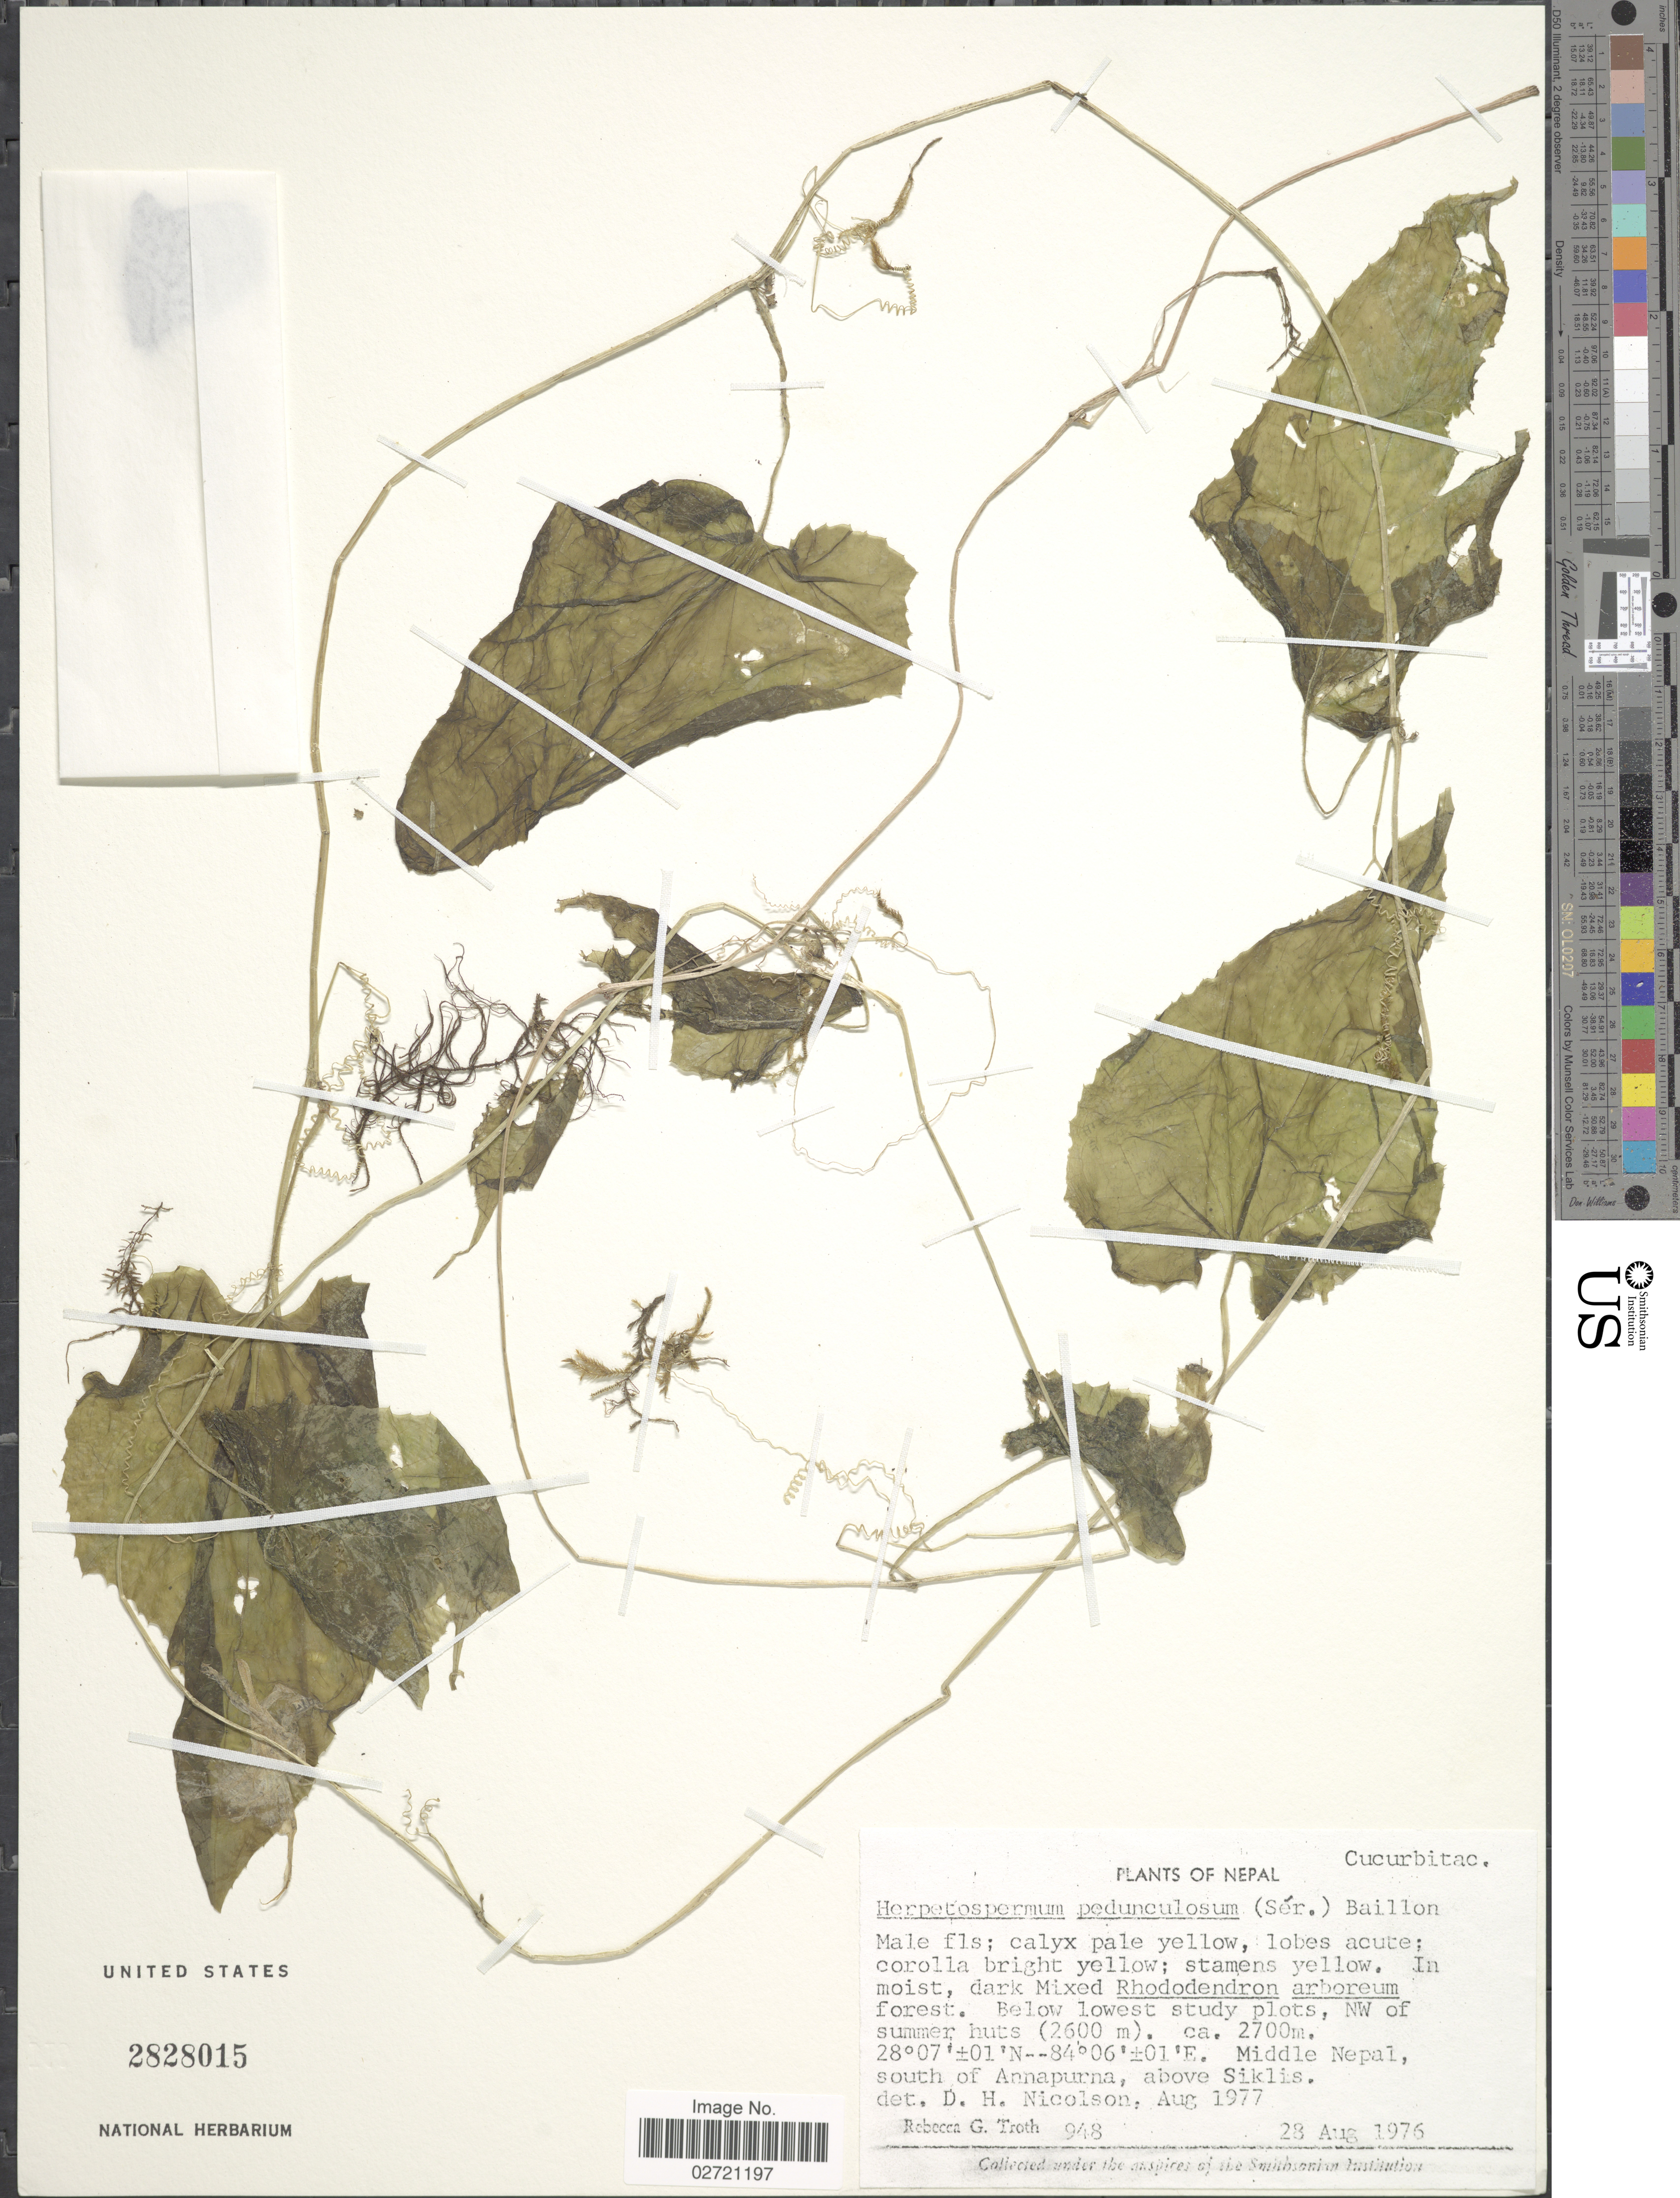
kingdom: Plantae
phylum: Tracheophyta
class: Magnoliopsida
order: Cucurbitales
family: Cucurbitaceae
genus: Herpetospermum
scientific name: Herpetospermum pedunculosum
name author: (Ser.) C.B. Clarke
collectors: R. Troth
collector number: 948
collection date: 1976-08-28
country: Nepal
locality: Middle Nepal, south of Annapurna, Above Siklis. Below lowest study plots, NW of summer huts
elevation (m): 2600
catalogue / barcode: US 2828015